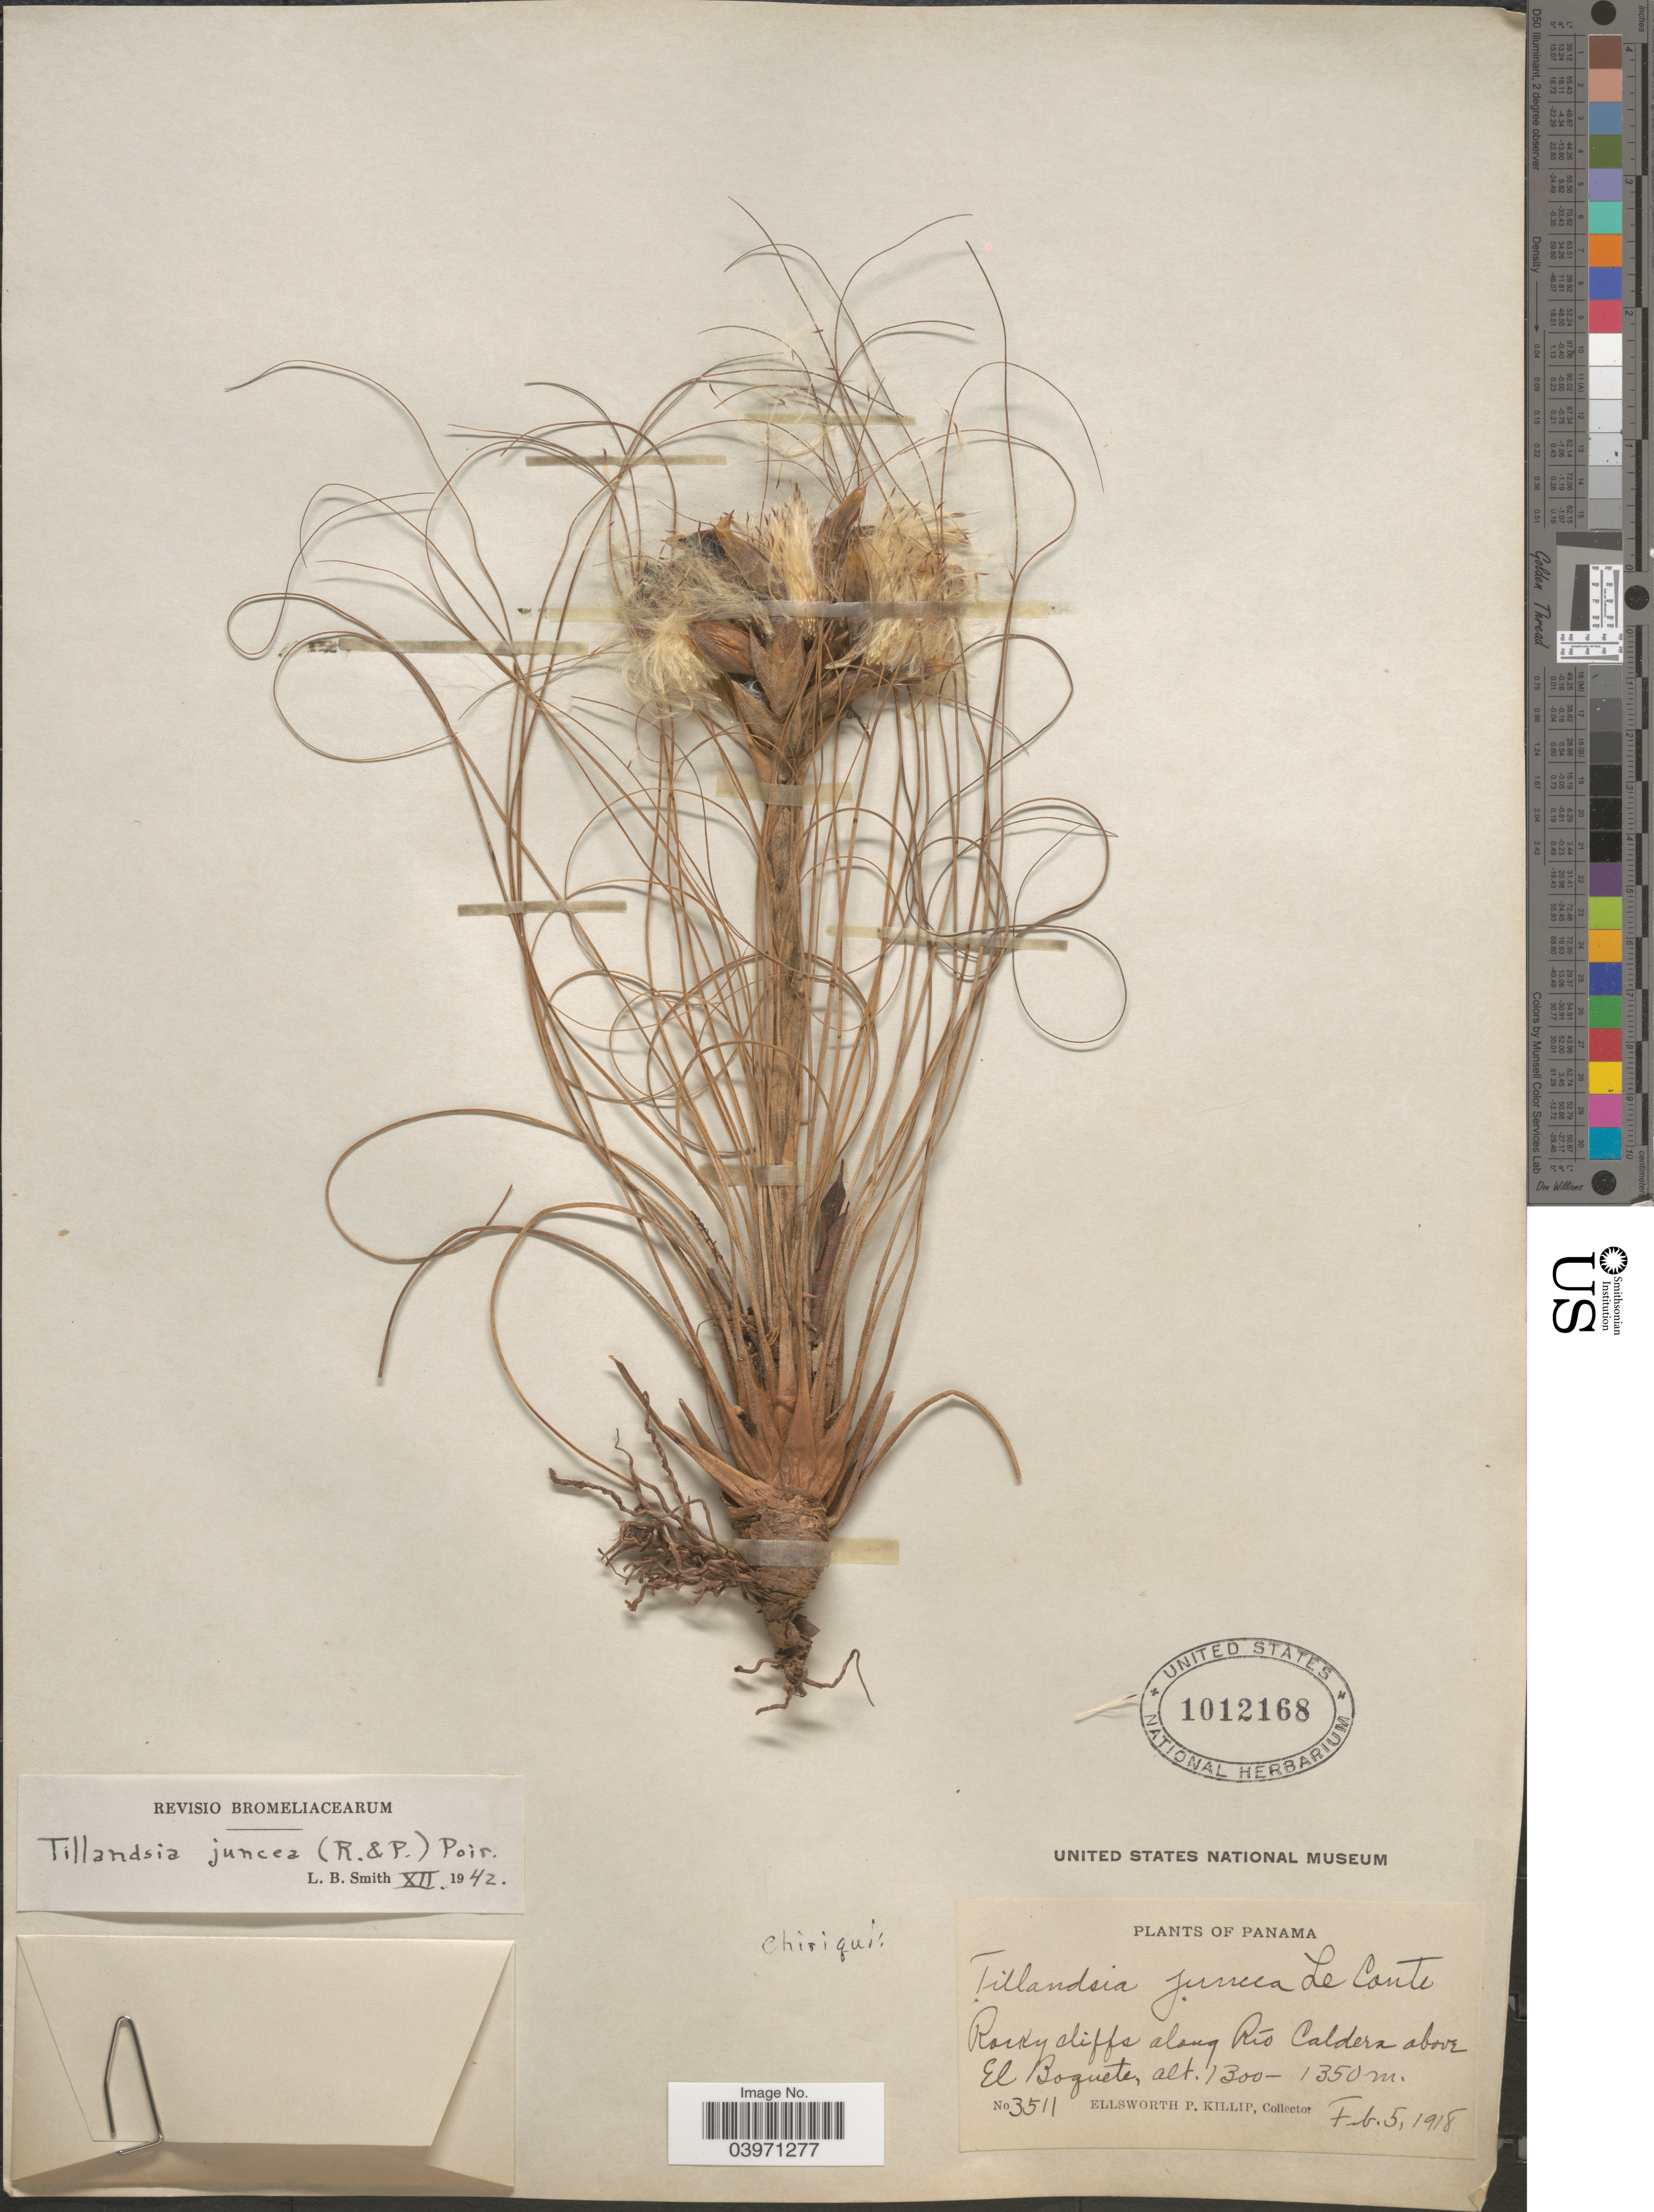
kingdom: Plantae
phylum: Tracheophyta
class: Liliopsida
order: Poales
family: Bromeliaceae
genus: Tillandsia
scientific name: Tillandsia juncea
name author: (Ruiz & Pav.) Poir.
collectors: E. P. Killip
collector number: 3511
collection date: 1918-02-05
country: Panama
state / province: Chiriqui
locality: Rocky cliffs along Río Caldera above El Boquete.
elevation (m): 1300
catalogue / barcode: US 1012168